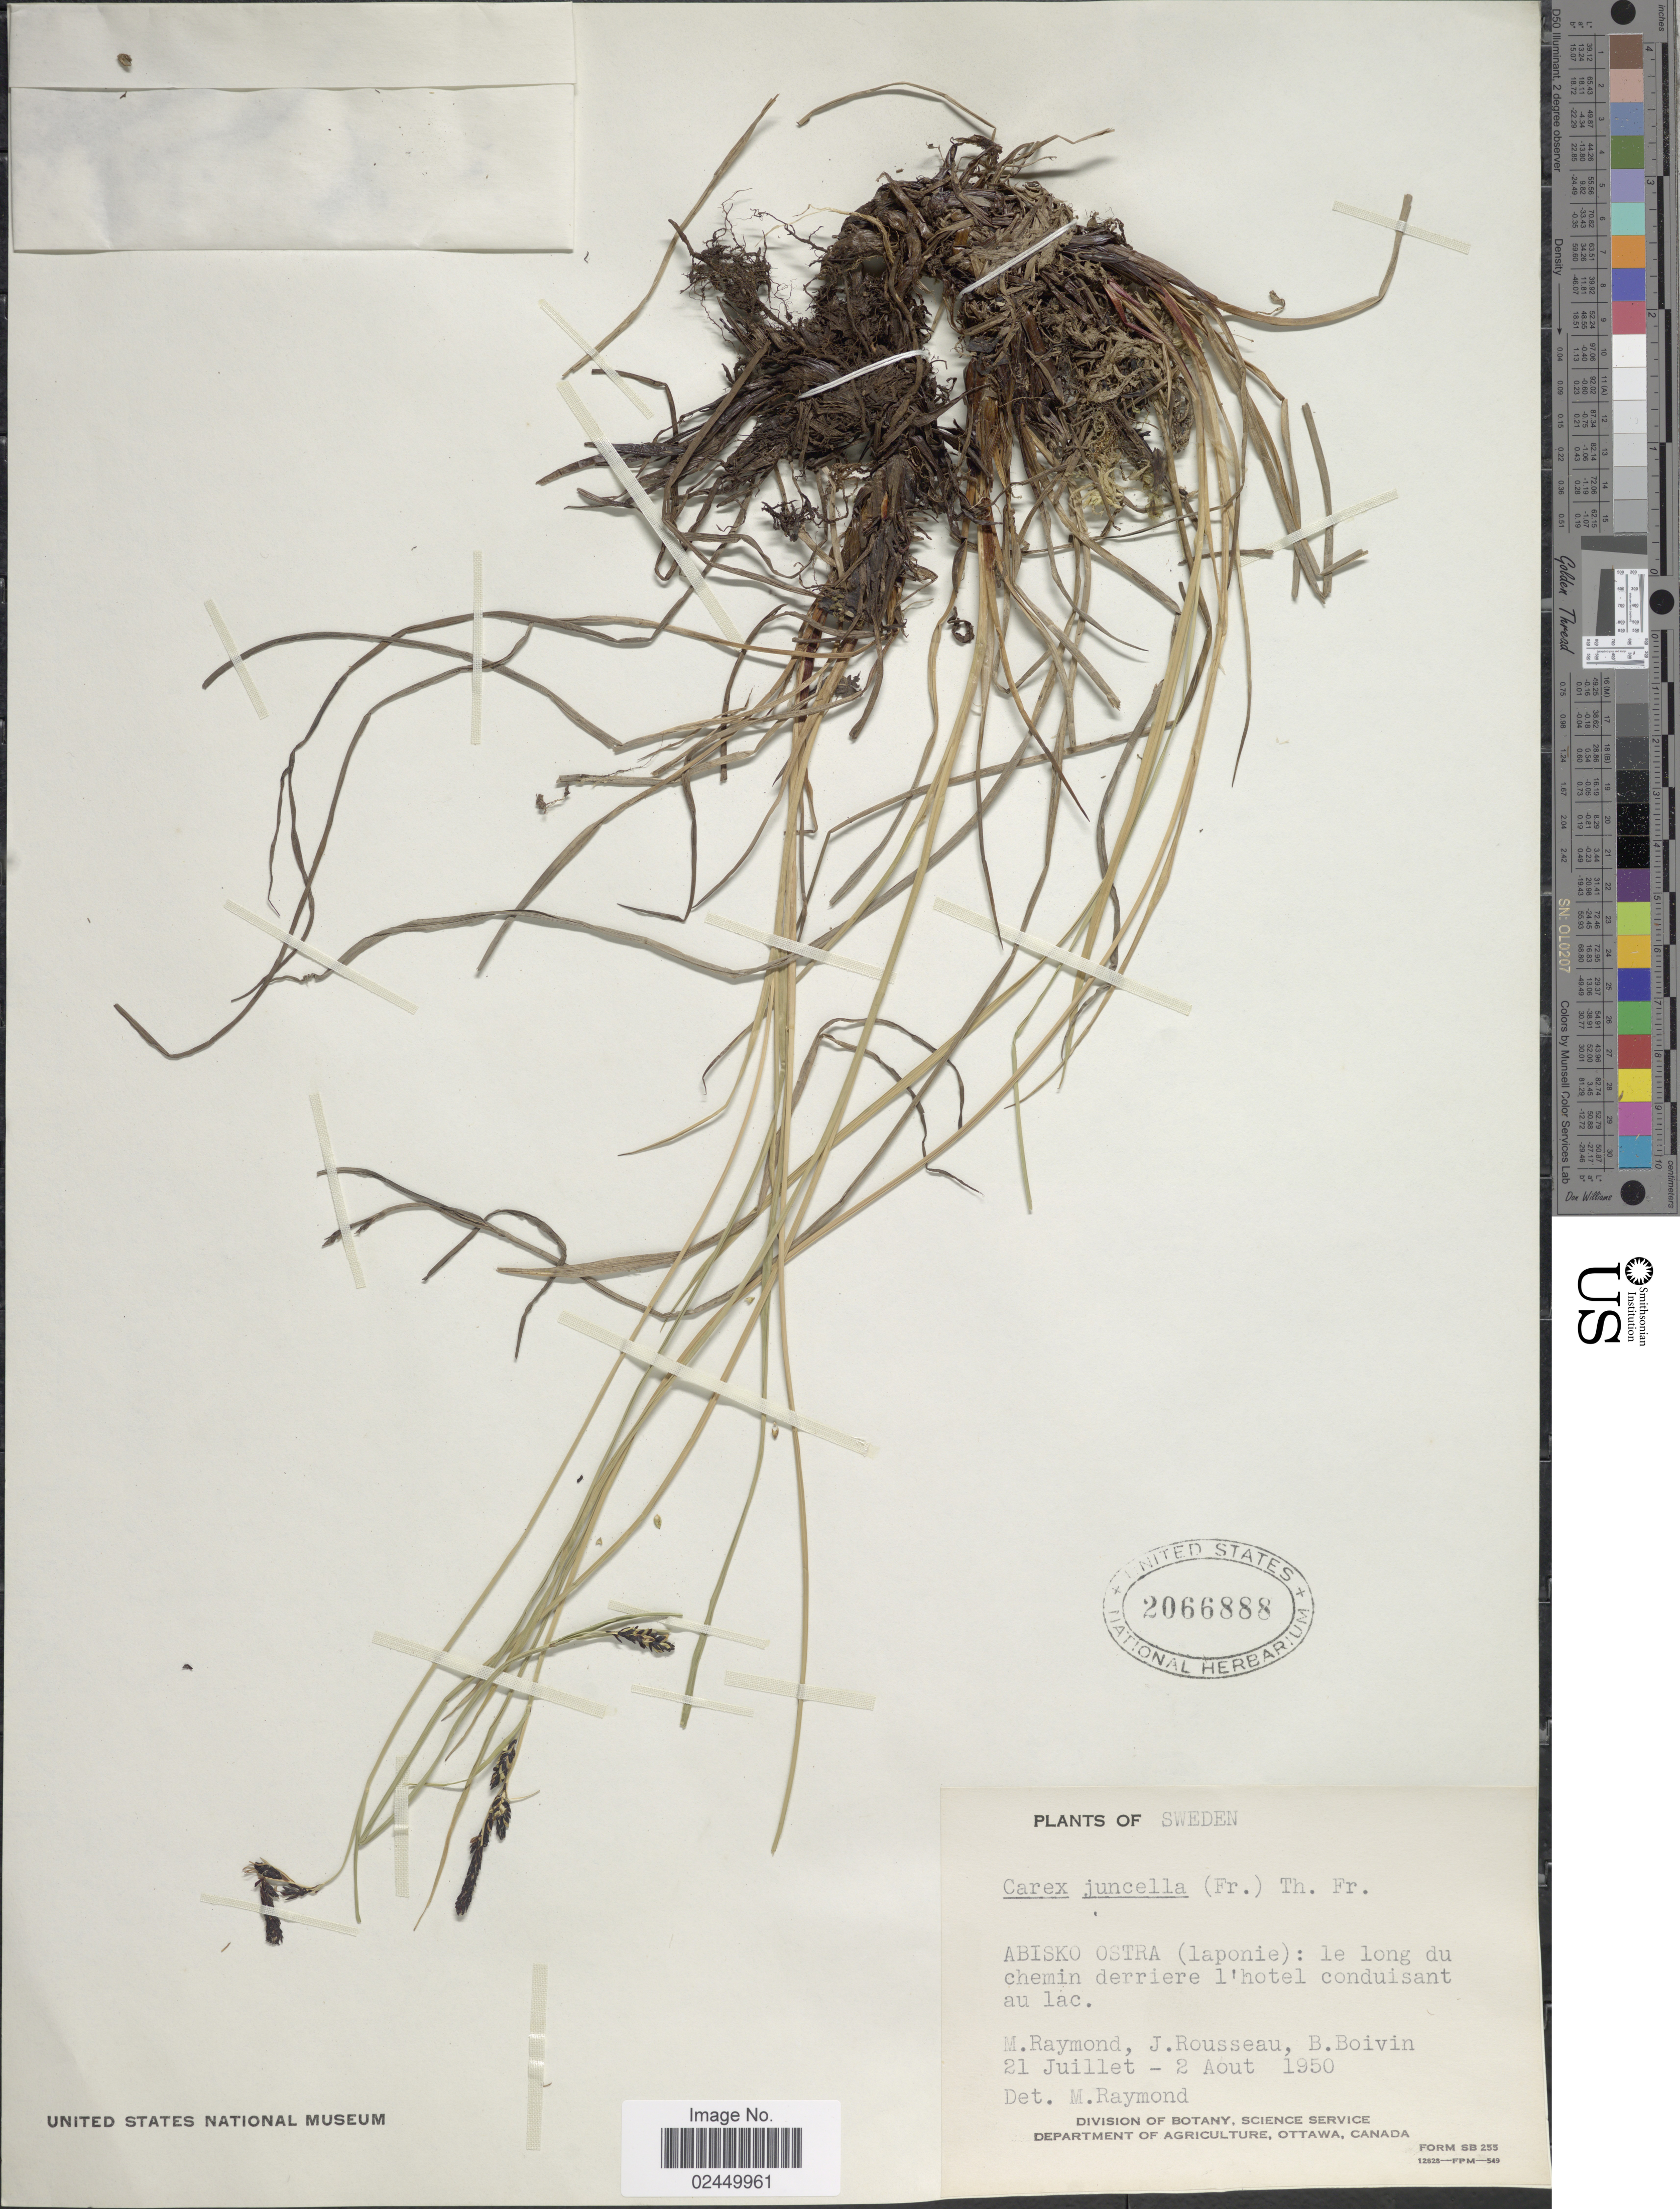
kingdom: Plantae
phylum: Tracheophyta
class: Liliopsida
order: Poales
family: Cyperaceae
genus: Carex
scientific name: Carex juncella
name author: (Fr.) Th. Fr.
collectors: M. Raymond, J. Rousseau & J. R. B. Boivin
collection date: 1950-07-21/1950-08-02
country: Sweden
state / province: Norrbotten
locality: Abisko Ostra (laponie): le long du chemin derriere l'hotel conduisant au lac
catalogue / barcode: US 2066888